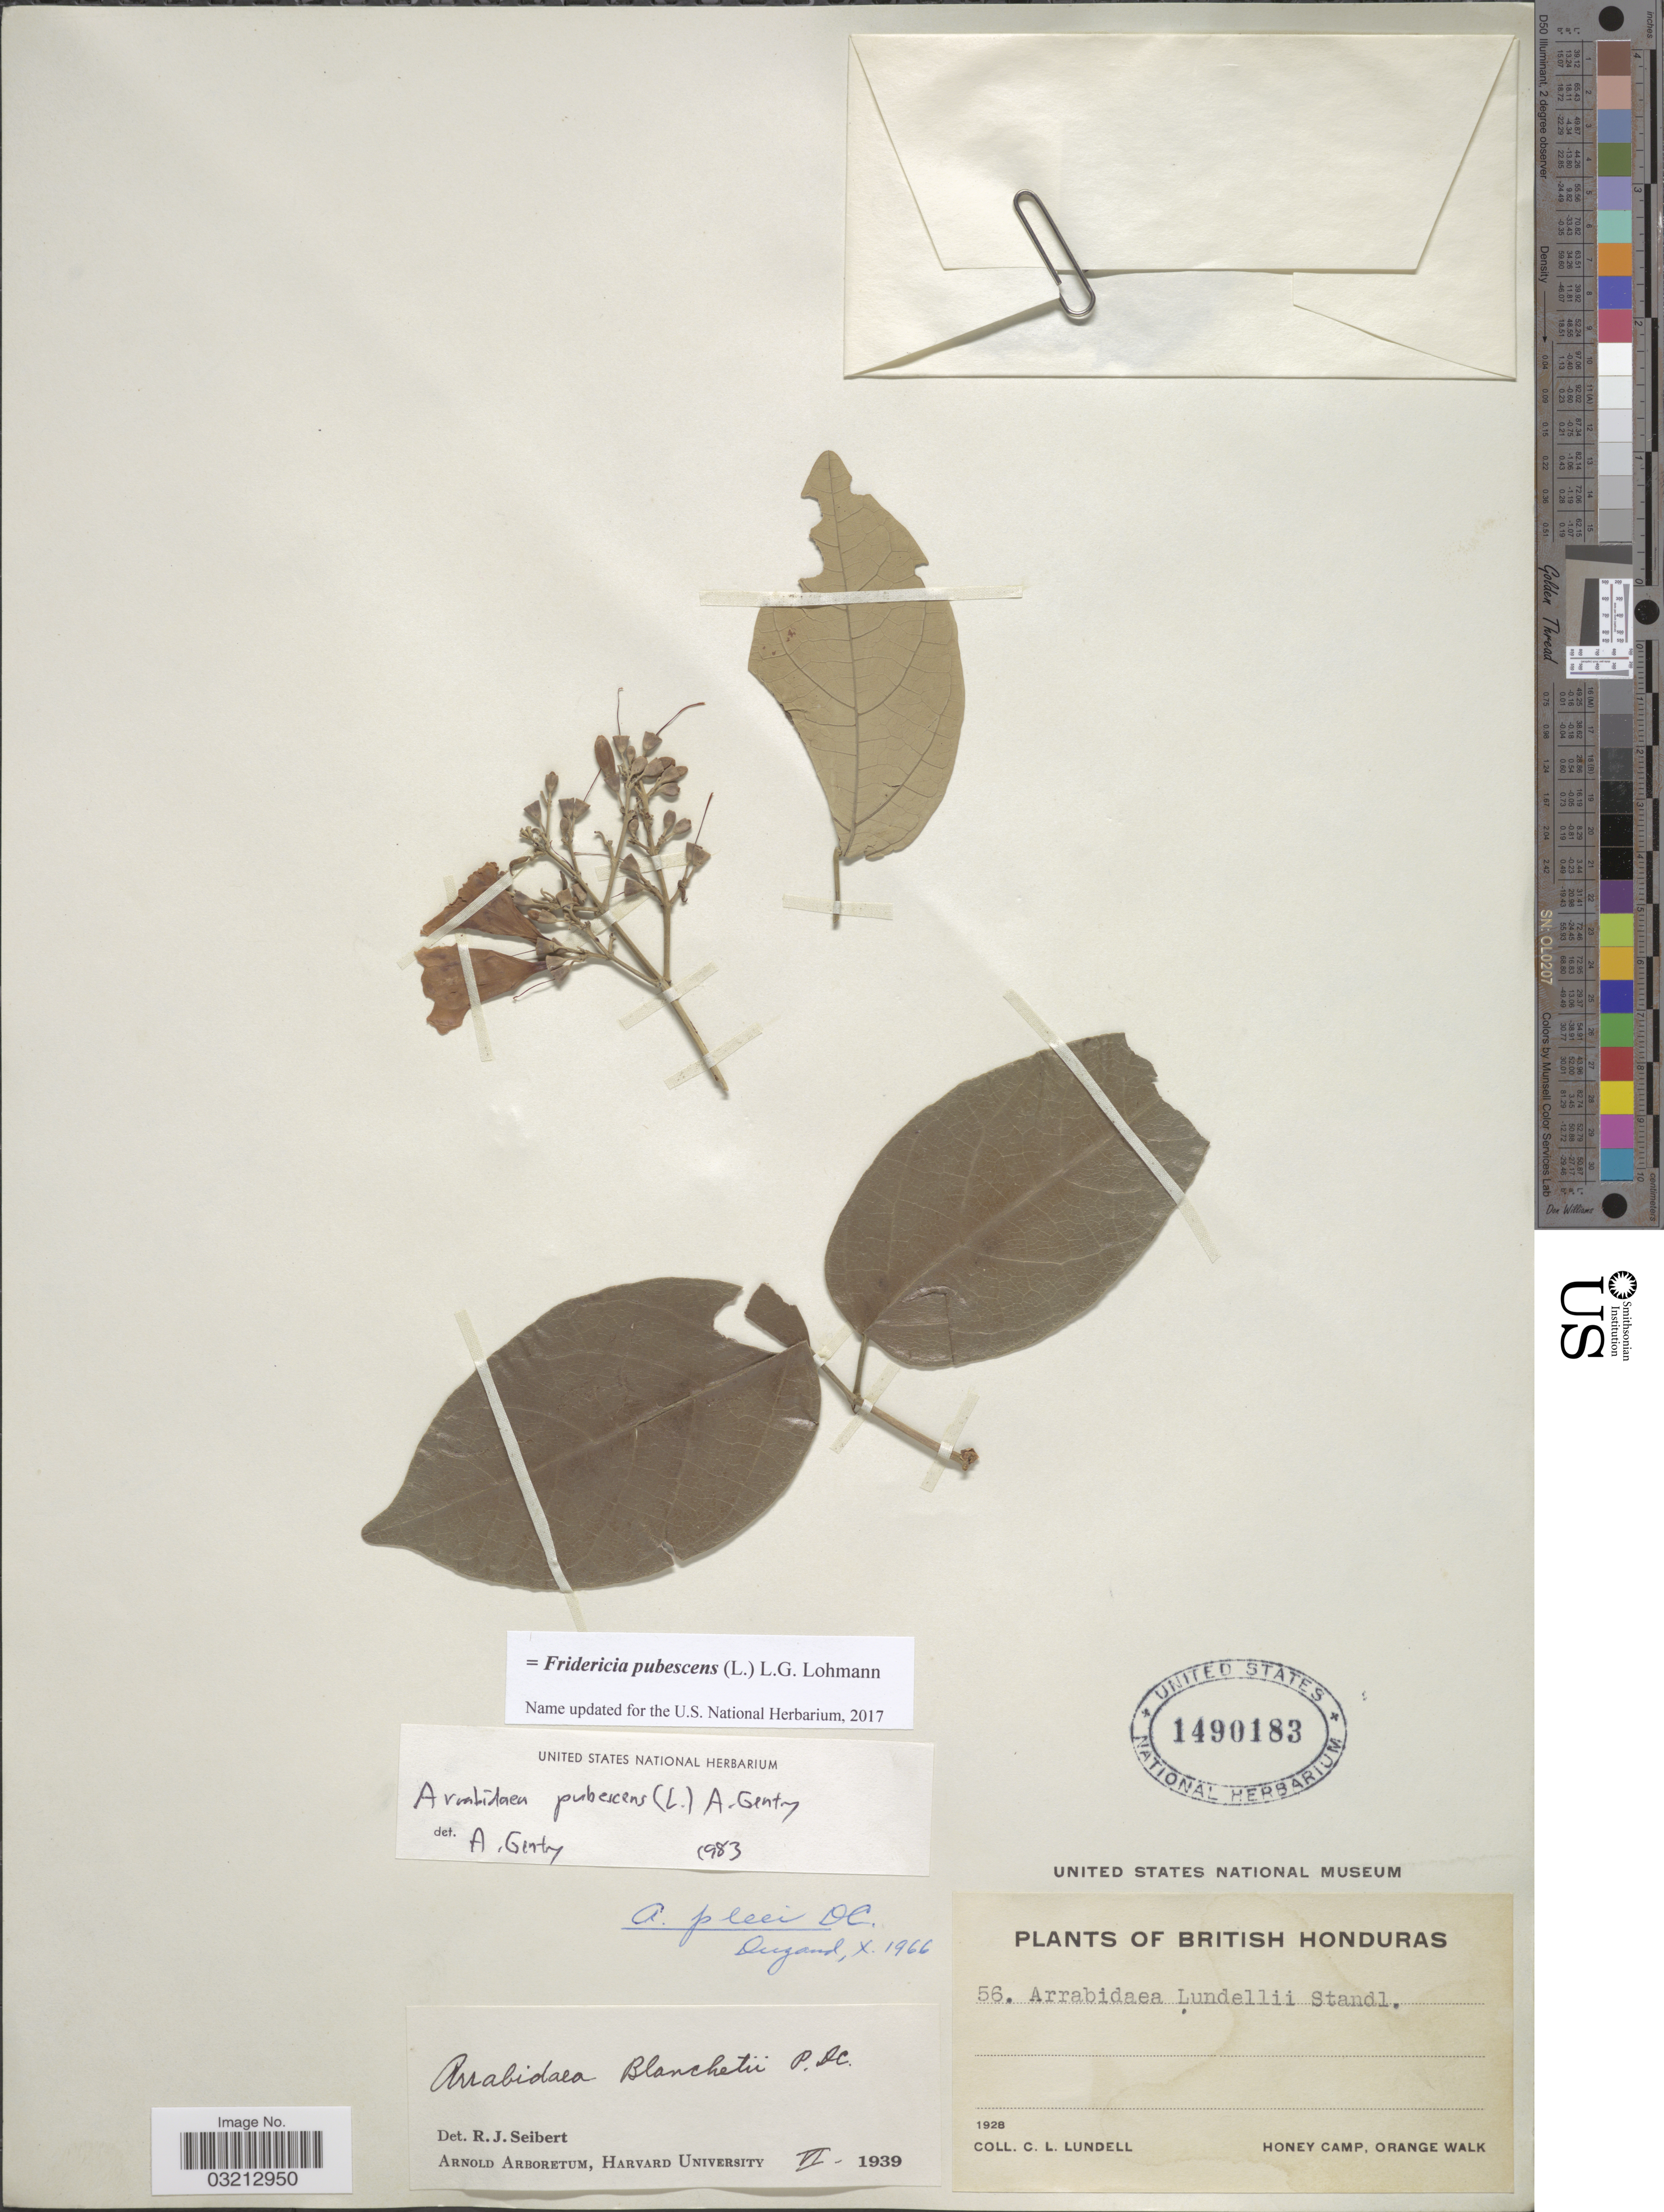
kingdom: Plantae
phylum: Tracheophyta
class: Magnoliopsida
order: Lamiales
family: Bignoniaceae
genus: Fridericia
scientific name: Fridericia pubescens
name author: (L.) L.G. Lohmann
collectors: C. L. Lundell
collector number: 56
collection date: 1928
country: Belize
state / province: Orange Walk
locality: British Honduras. Honey Camp.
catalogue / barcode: US 1490183